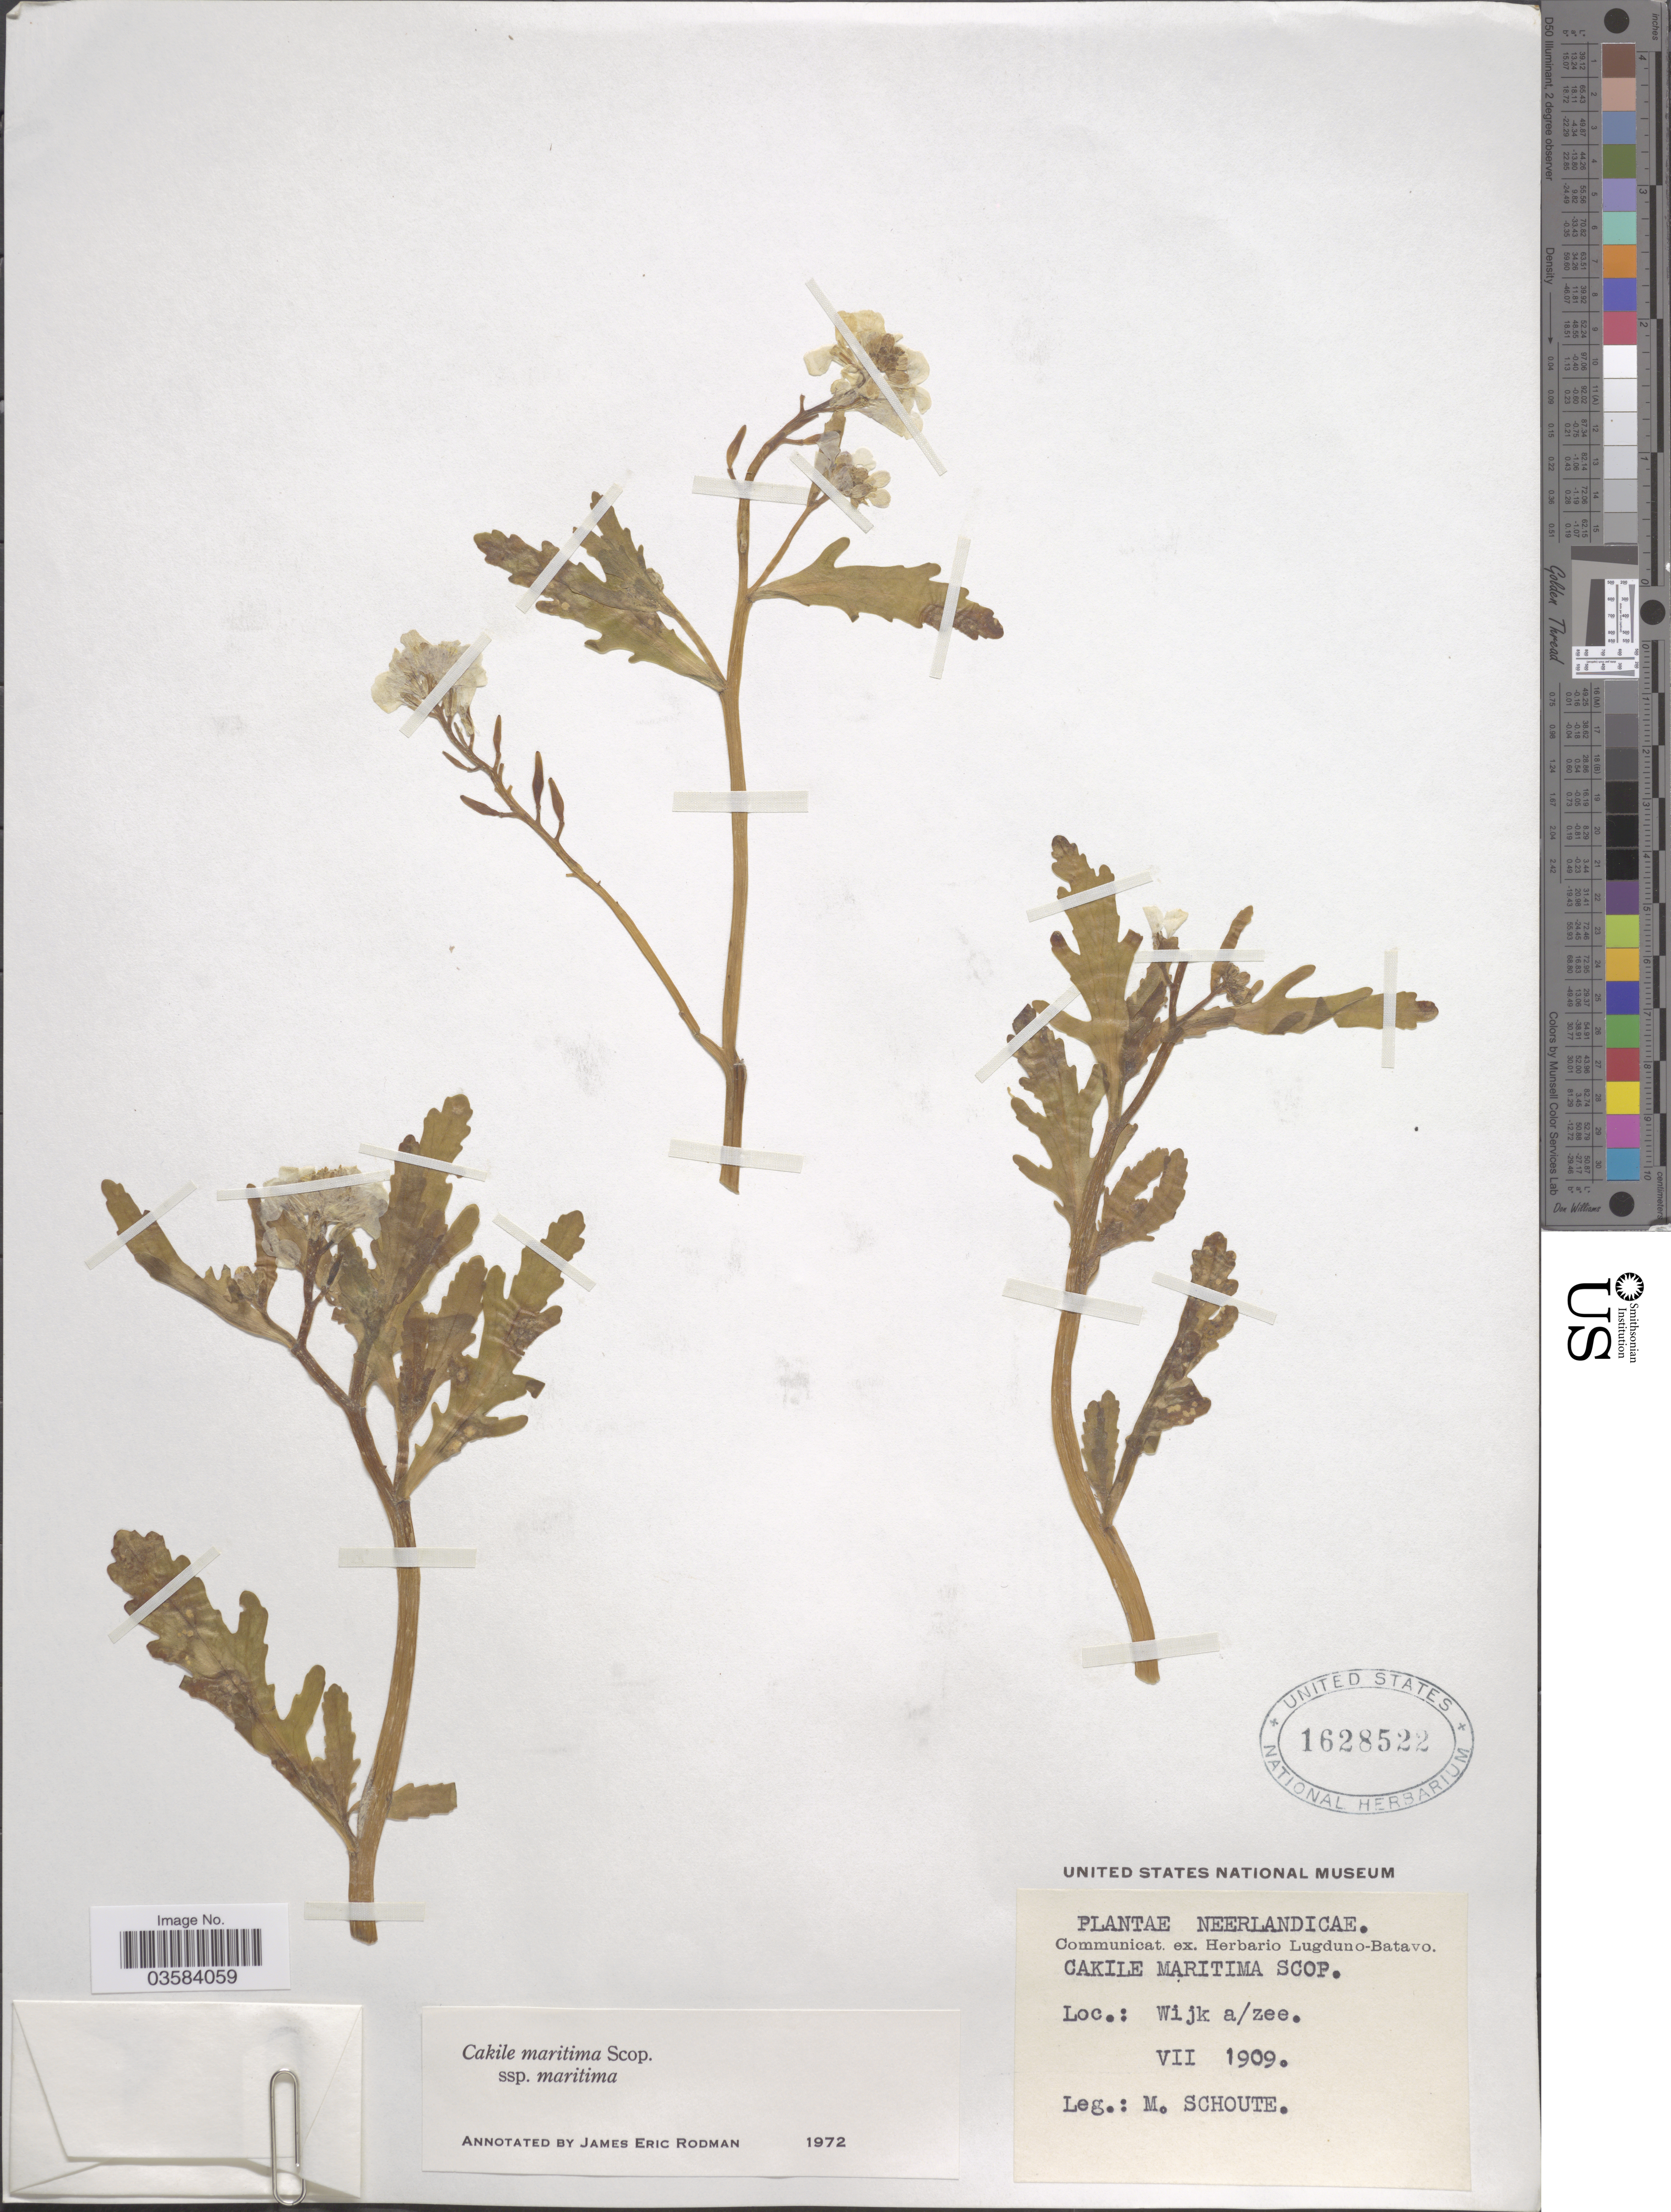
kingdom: Plantae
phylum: Tracheophyta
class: Magnoliopsida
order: Brassicales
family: Brassicaceae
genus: Cakile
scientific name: Cakile maritima subsp. maritima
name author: Scop.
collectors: M. Schoute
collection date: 1909-07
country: Netherlands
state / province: Noord Holland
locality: Wijk a/zee.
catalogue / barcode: US 1628522